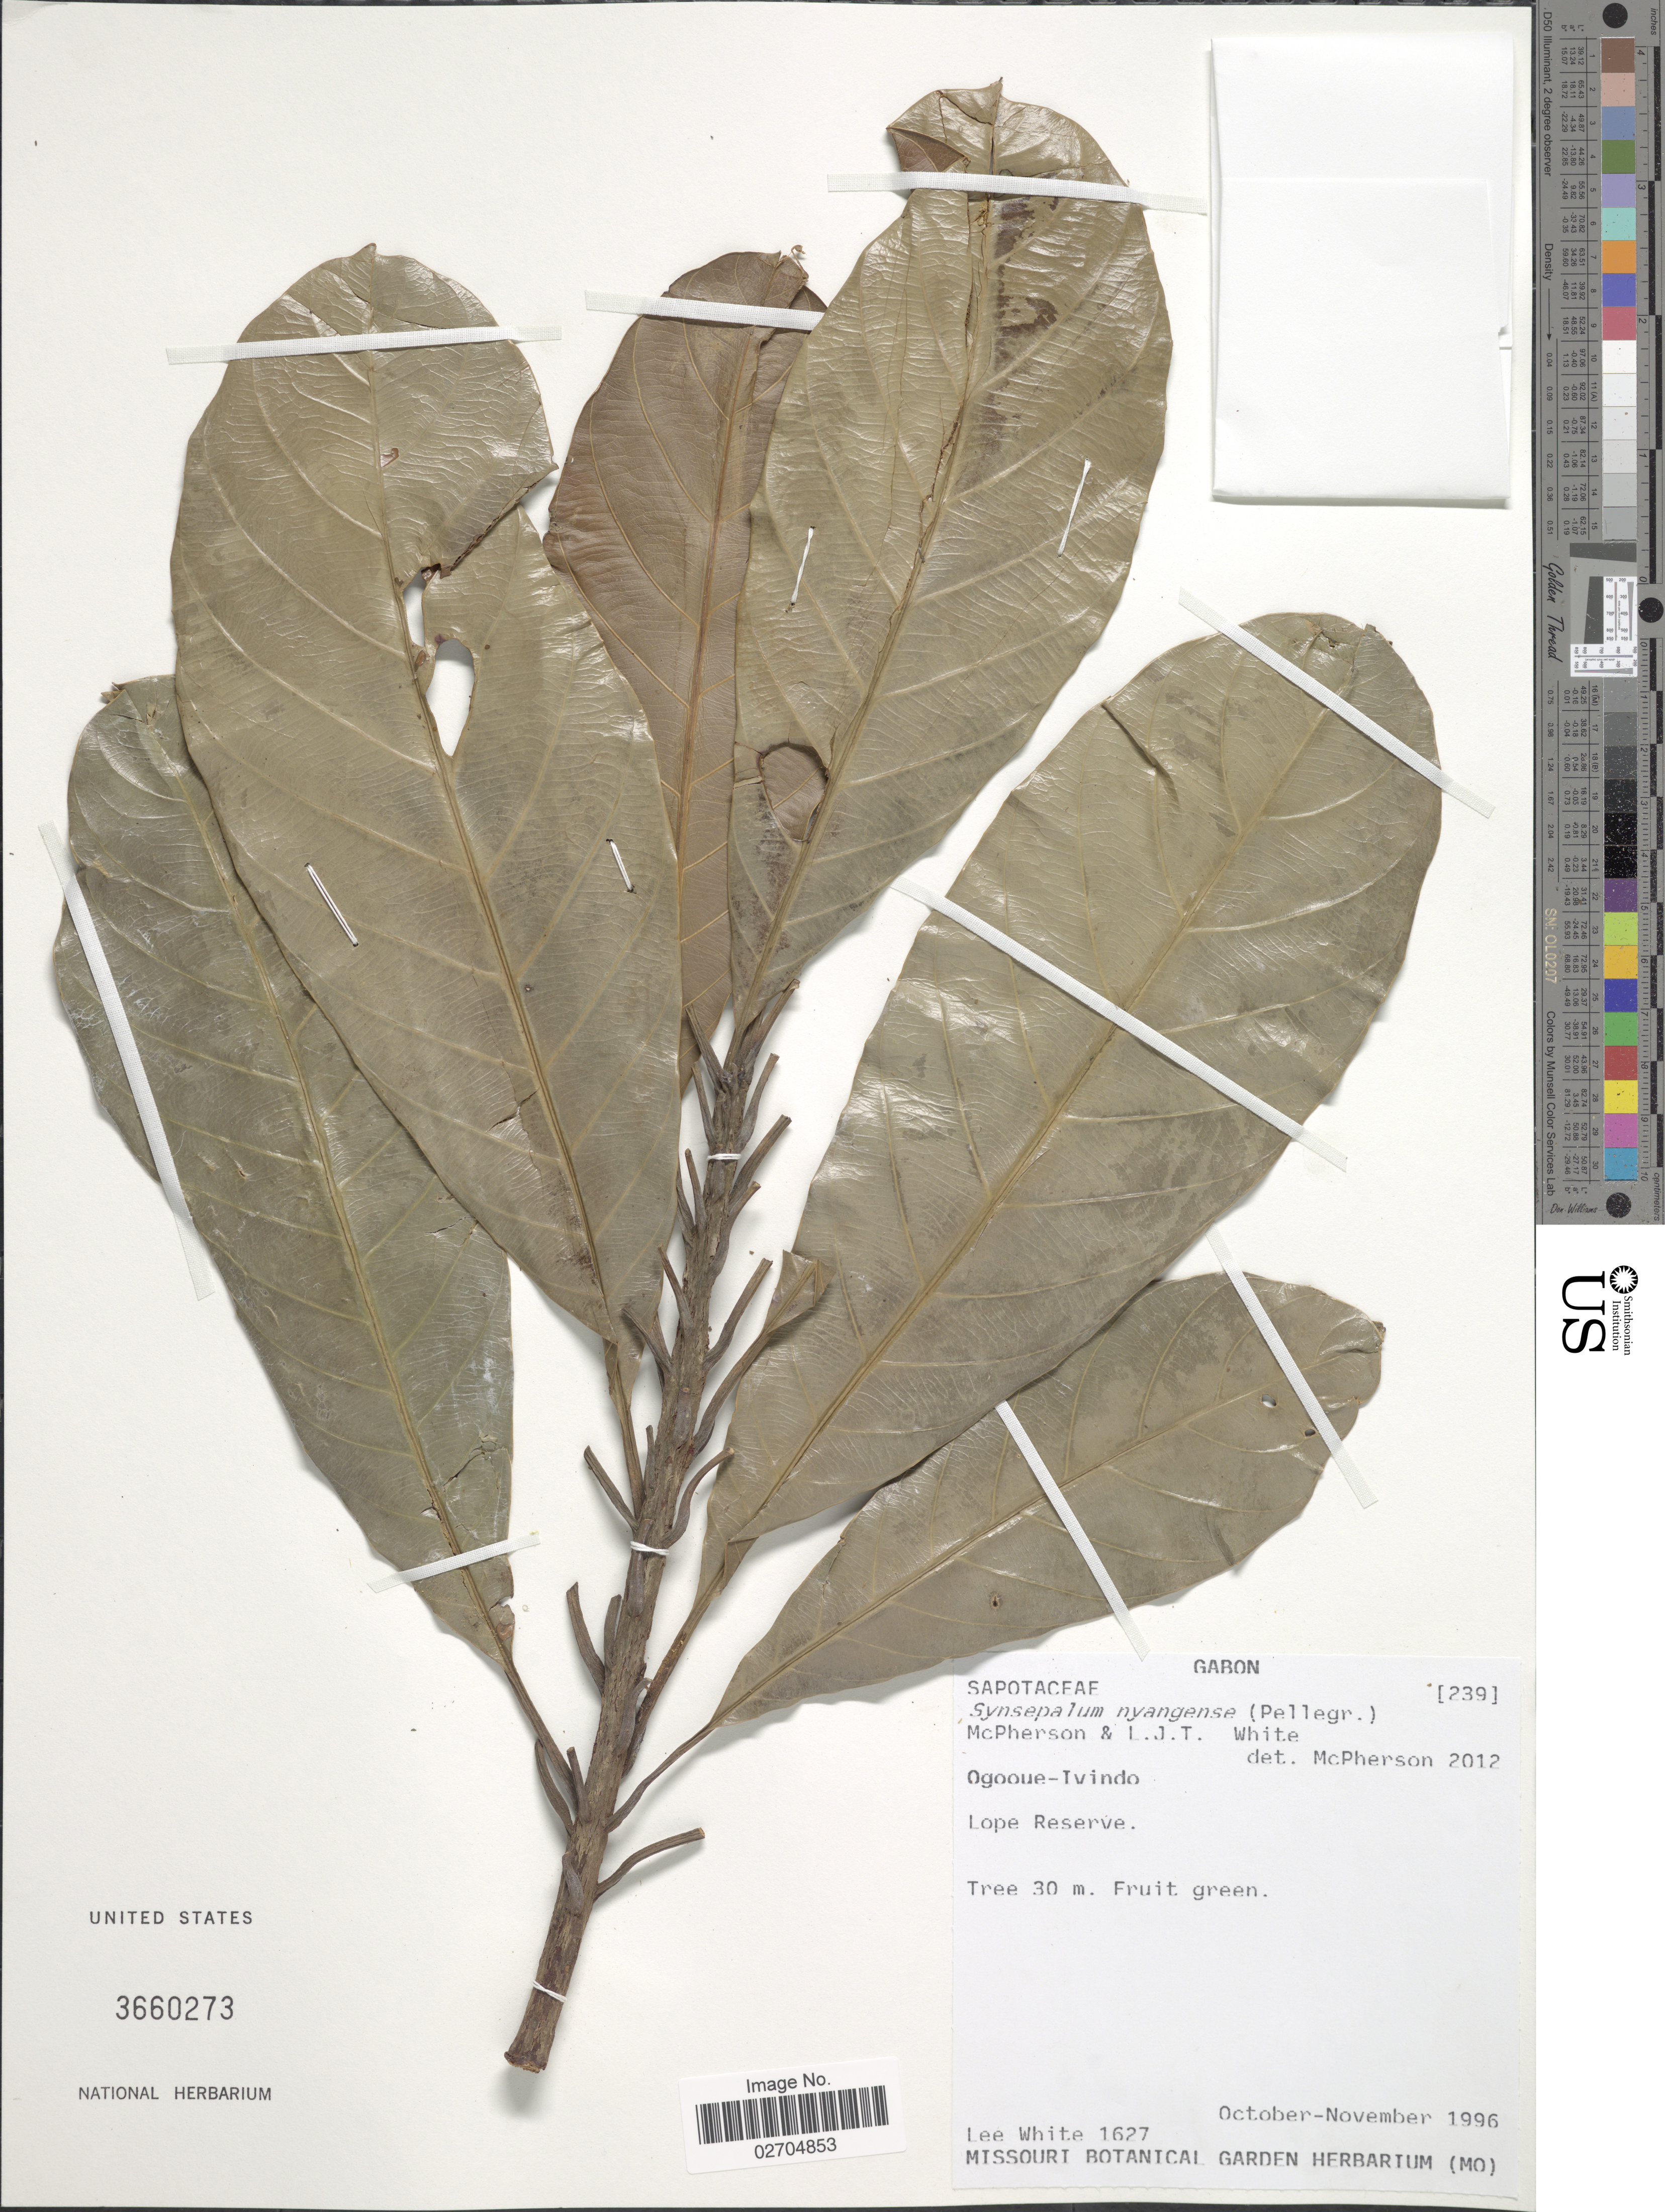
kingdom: Plantae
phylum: Tracheophyta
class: Magnoliopsida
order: Ericales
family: Sapotaceae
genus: Synsepalum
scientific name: Synsepalum nyangense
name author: (Pellegr.) McPherson & L.J.T.White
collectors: L. White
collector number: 1627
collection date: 1996-10/1996-11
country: Gabon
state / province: Ogooue-Ivindo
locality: Lope Reserve.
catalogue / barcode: US 3660273